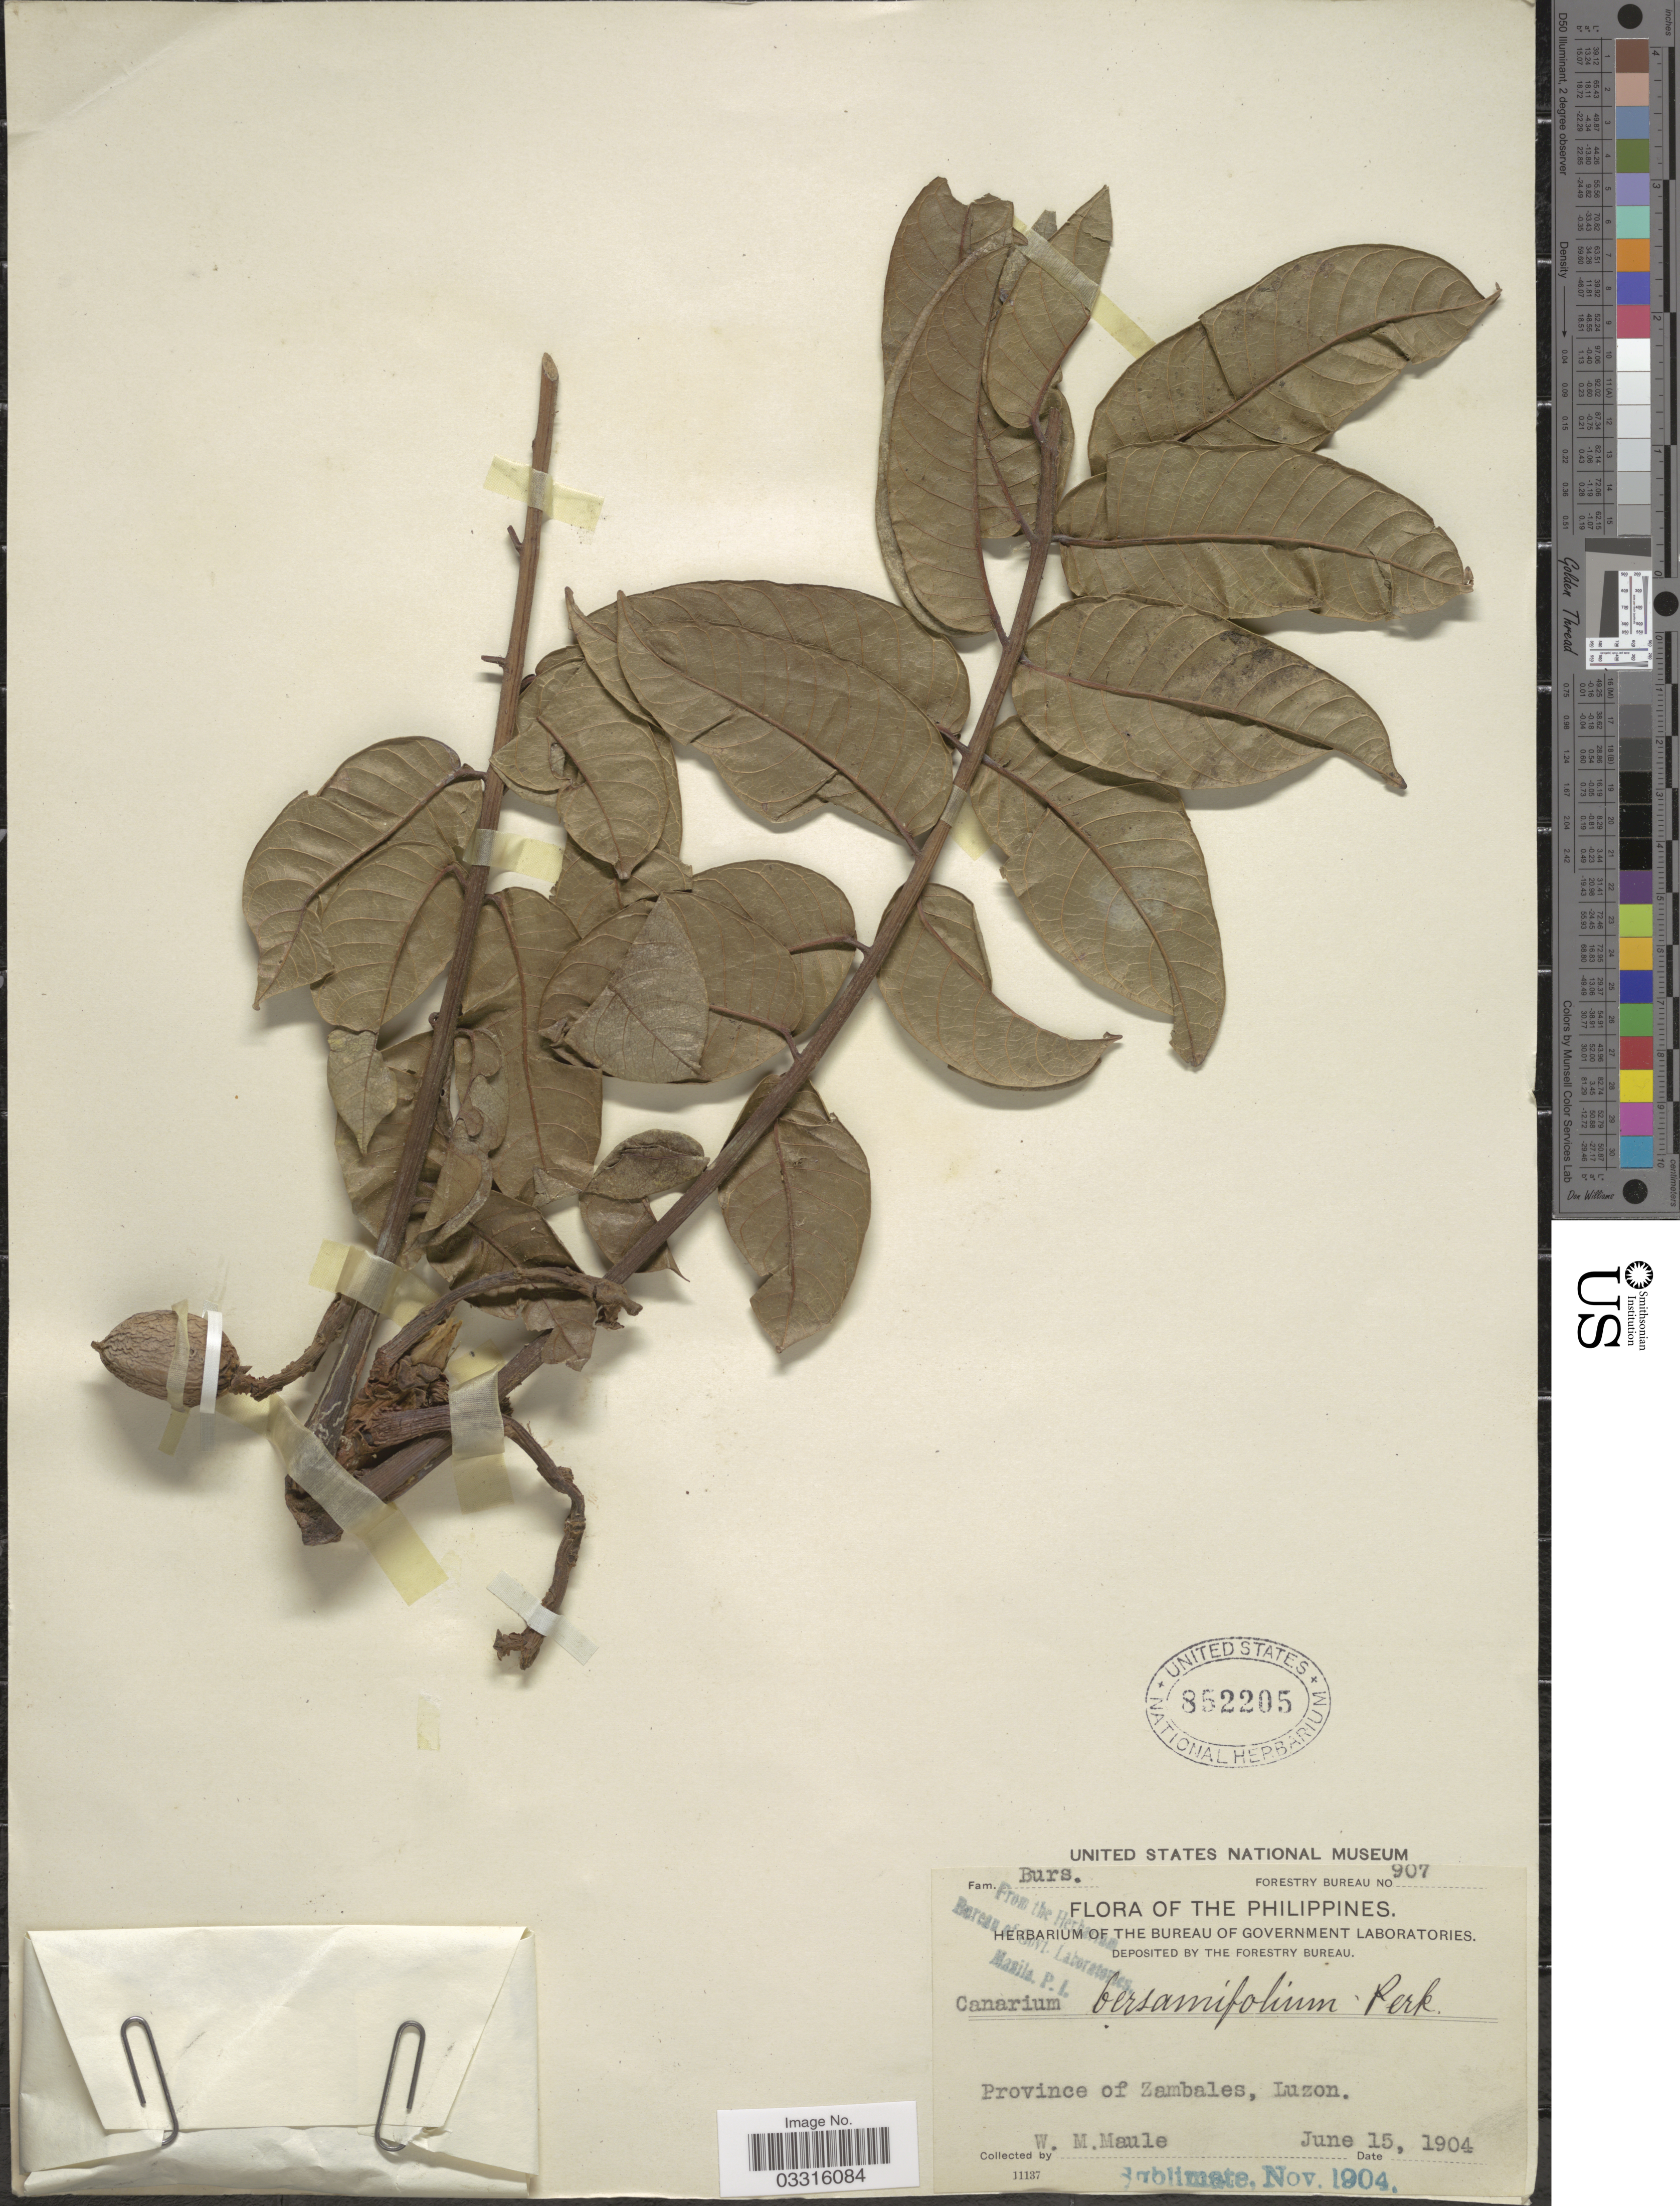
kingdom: Plantae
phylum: Tracheophyta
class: Magnoliopsida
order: Sapindales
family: Burseraceae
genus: Canarium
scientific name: Canarium hirsutum f. scabrum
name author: (Blume) Leenh.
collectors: W. Maule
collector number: Forestry Bureau 907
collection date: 1904-06-15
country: Philippines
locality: Province of Zambales, Luzon.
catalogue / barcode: US 852205